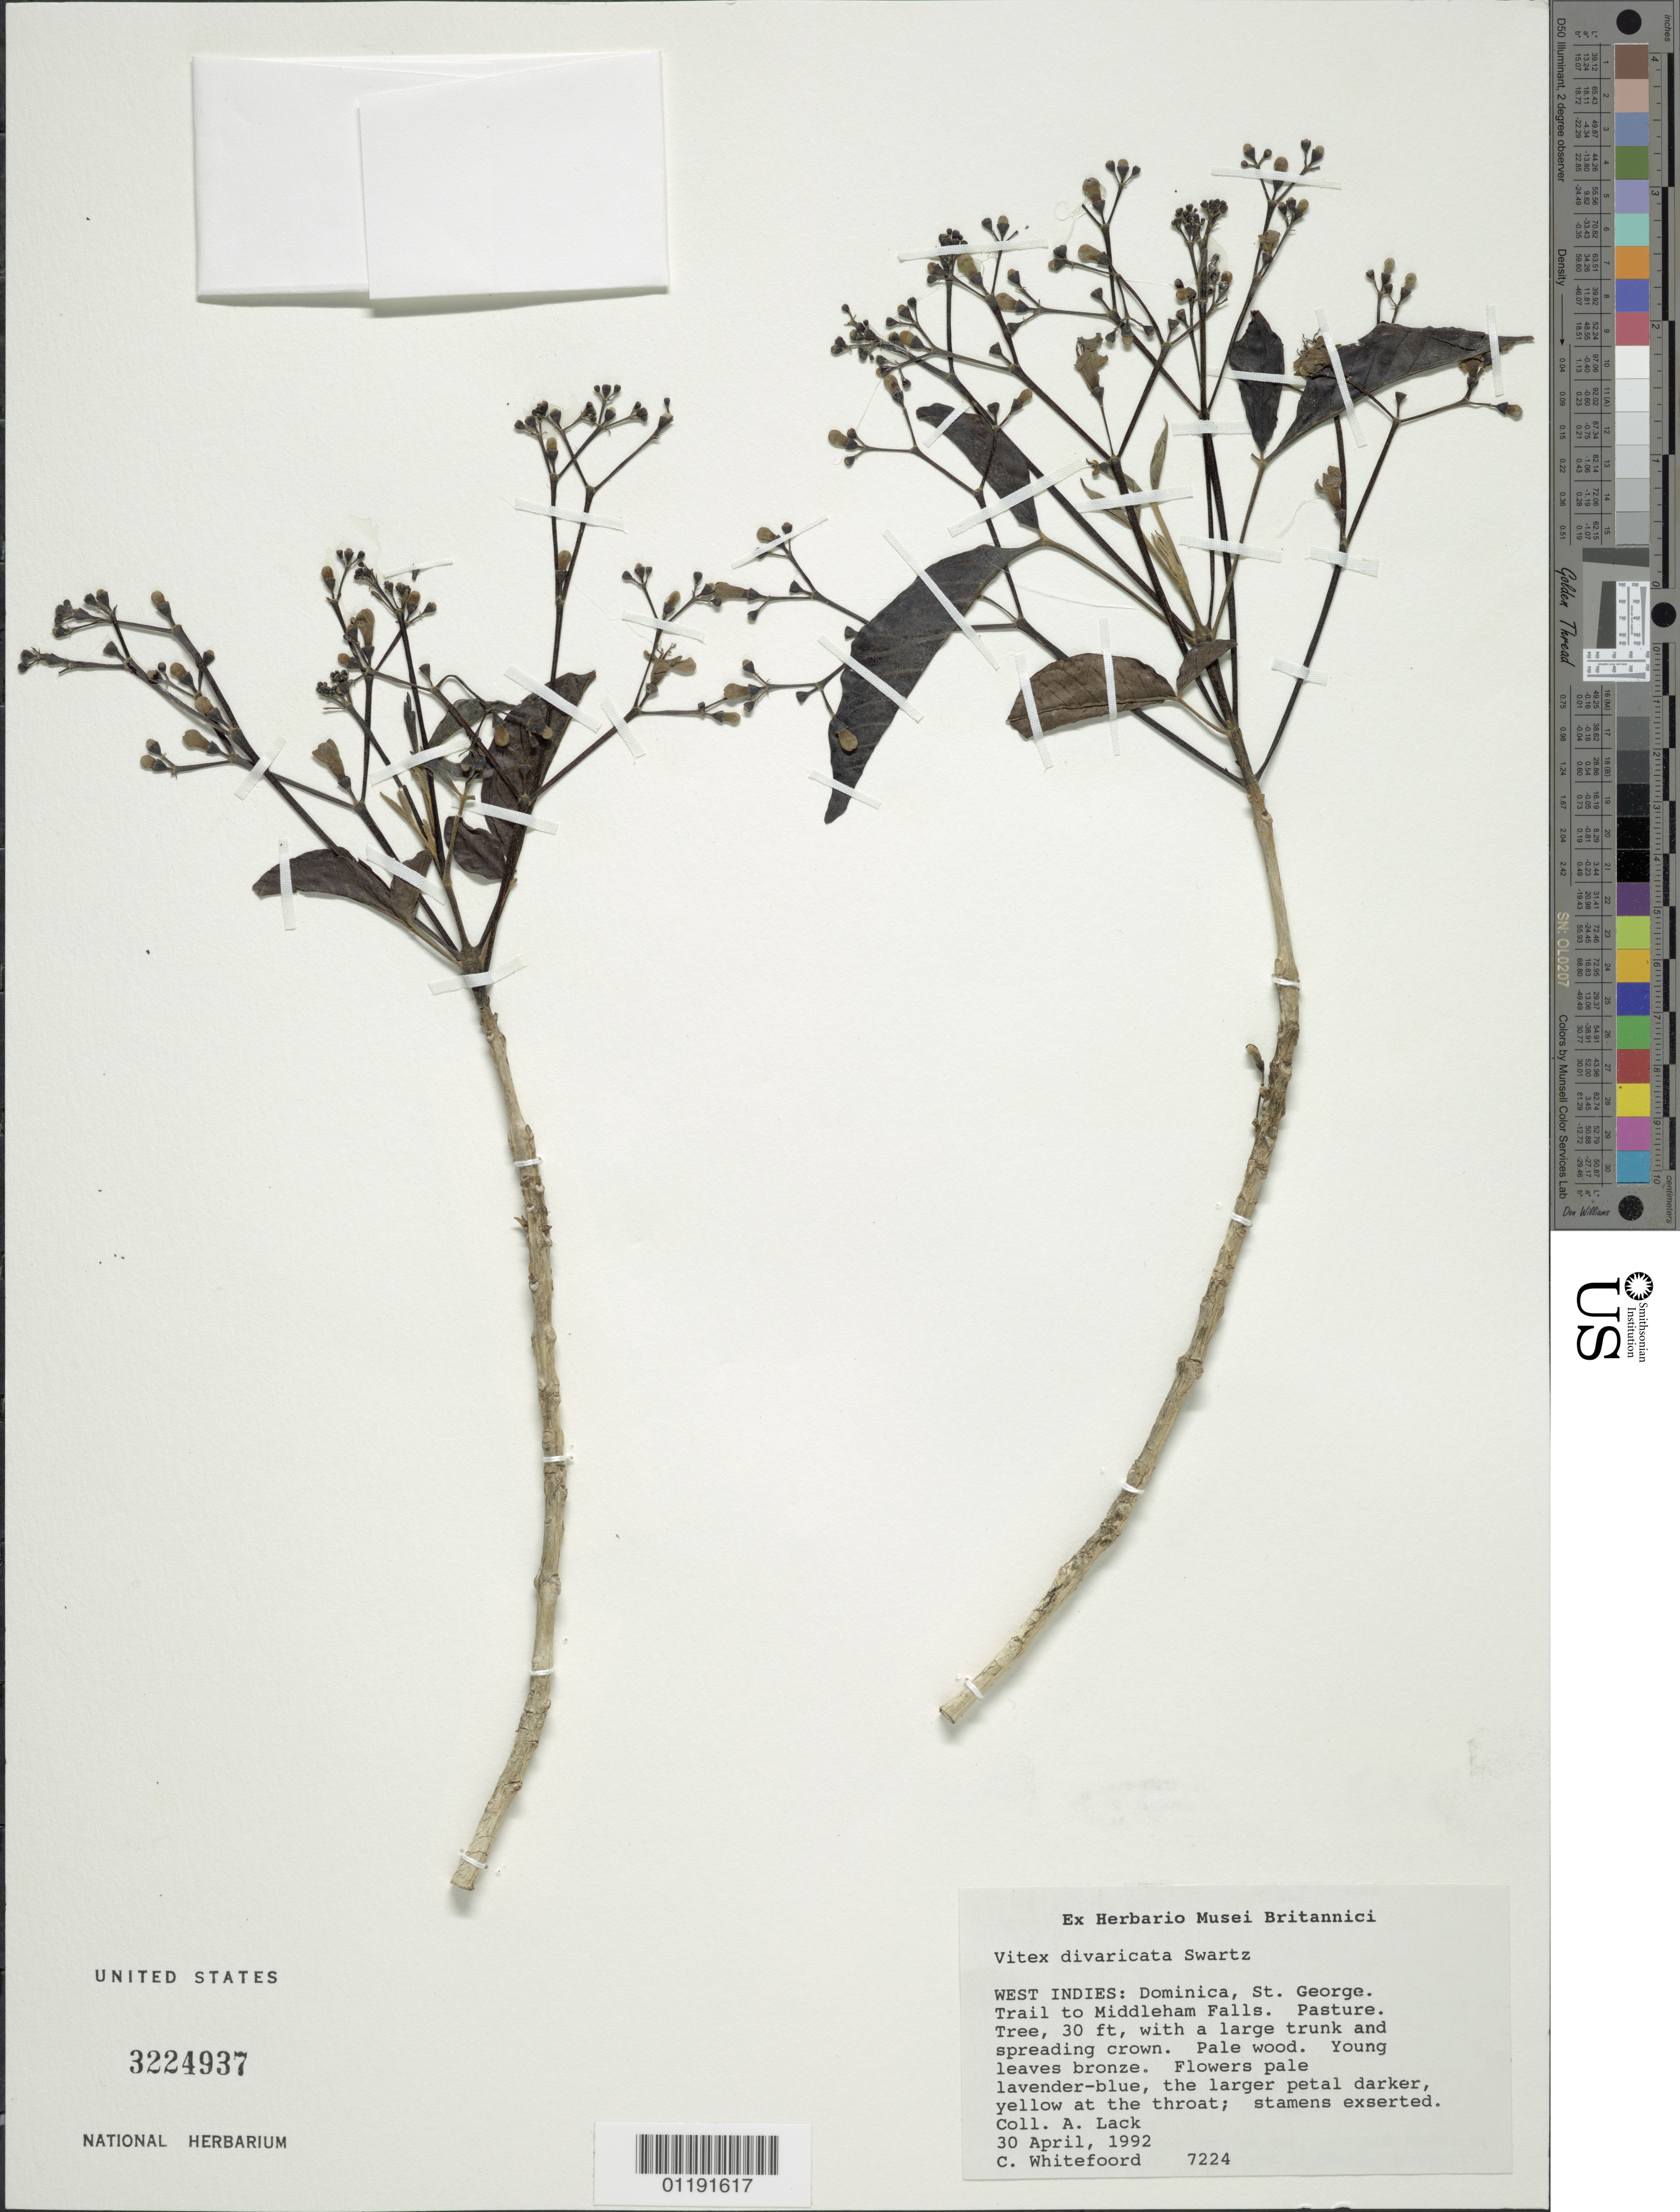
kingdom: Plantae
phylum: Tracheophyta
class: Magnoliopsida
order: Lamiales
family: Lamiaceae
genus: Vitex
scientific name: Vitex divaricata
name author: Sw.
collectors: A. Lack & C. Whitefoord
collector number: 7224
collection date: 1992-04-30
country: Dominica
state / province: St. George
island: Dominica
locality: Near Middleham Falls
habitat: Trail, pasture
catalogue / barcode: US 3224937